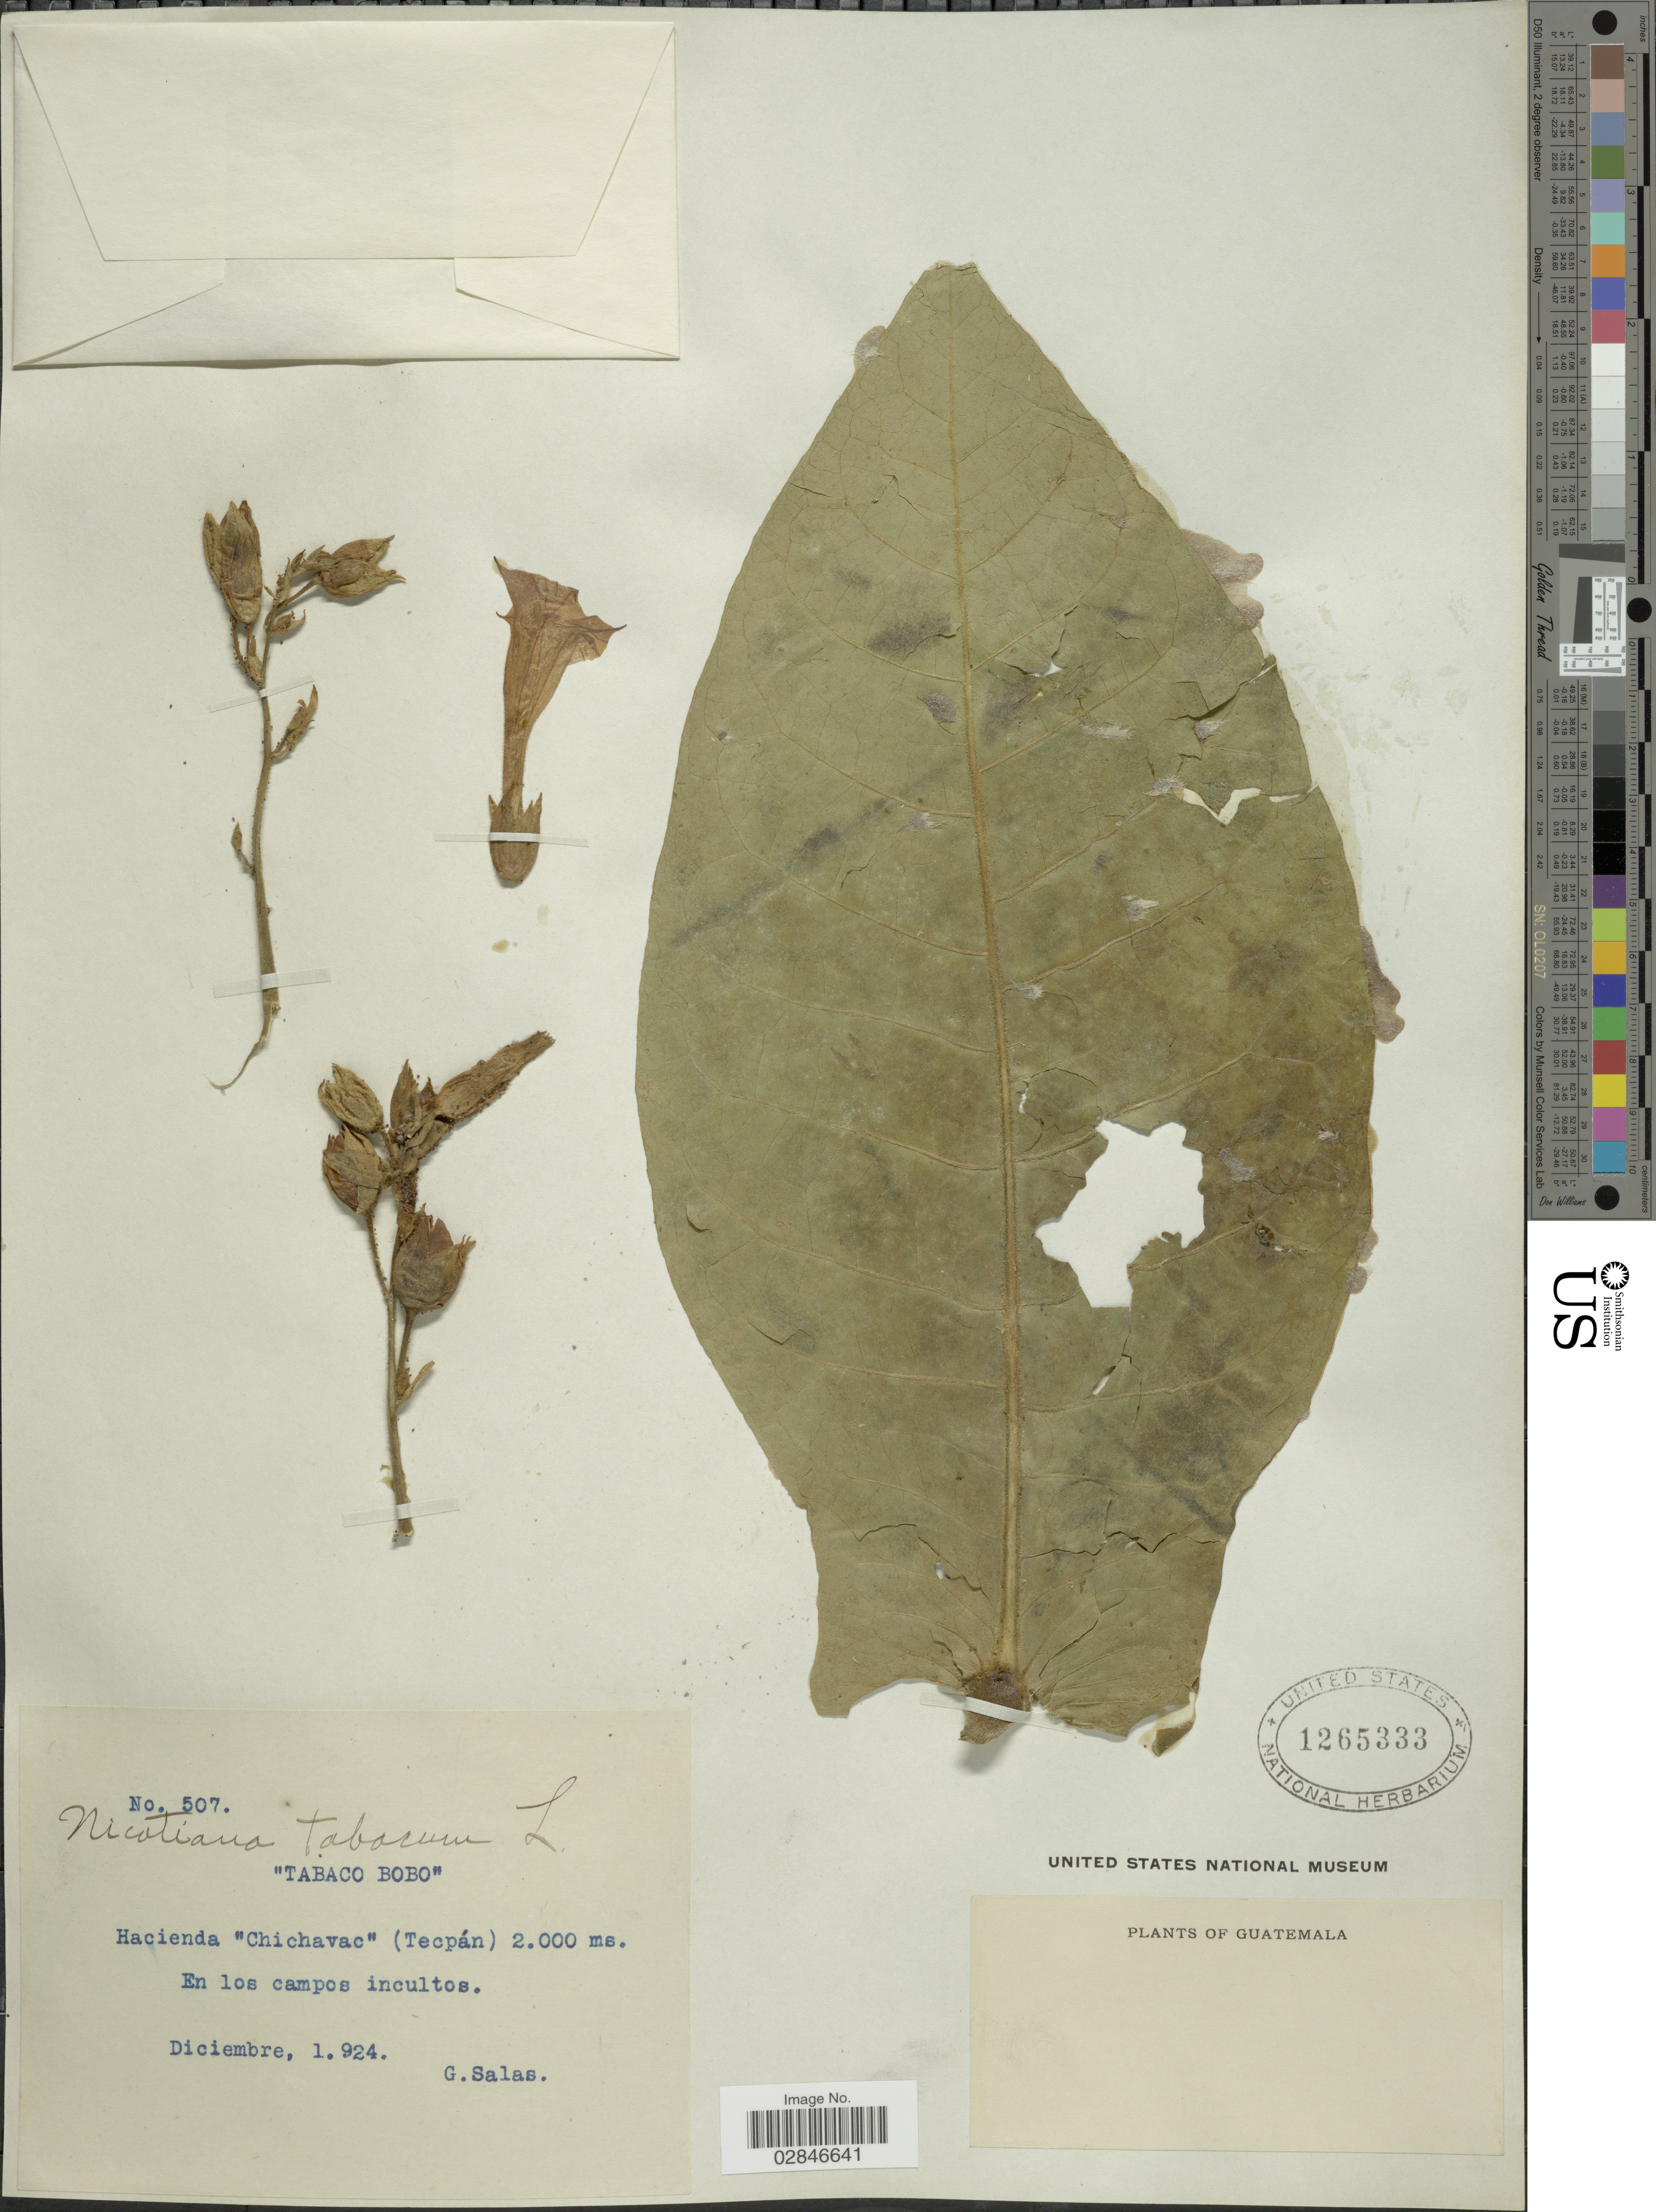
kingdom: Plantae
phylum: Tracheophyta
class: Magnoliopsida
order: Solanales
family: Solanaceae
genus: Nicotiana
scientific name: Nicotiana tabacum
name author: L.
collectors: G. Salas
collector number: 507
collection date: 1924-12-01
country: Guatemala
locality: Hacienda "Chichavac" (Tecpán).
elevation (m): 2000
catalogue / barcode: US 1265333